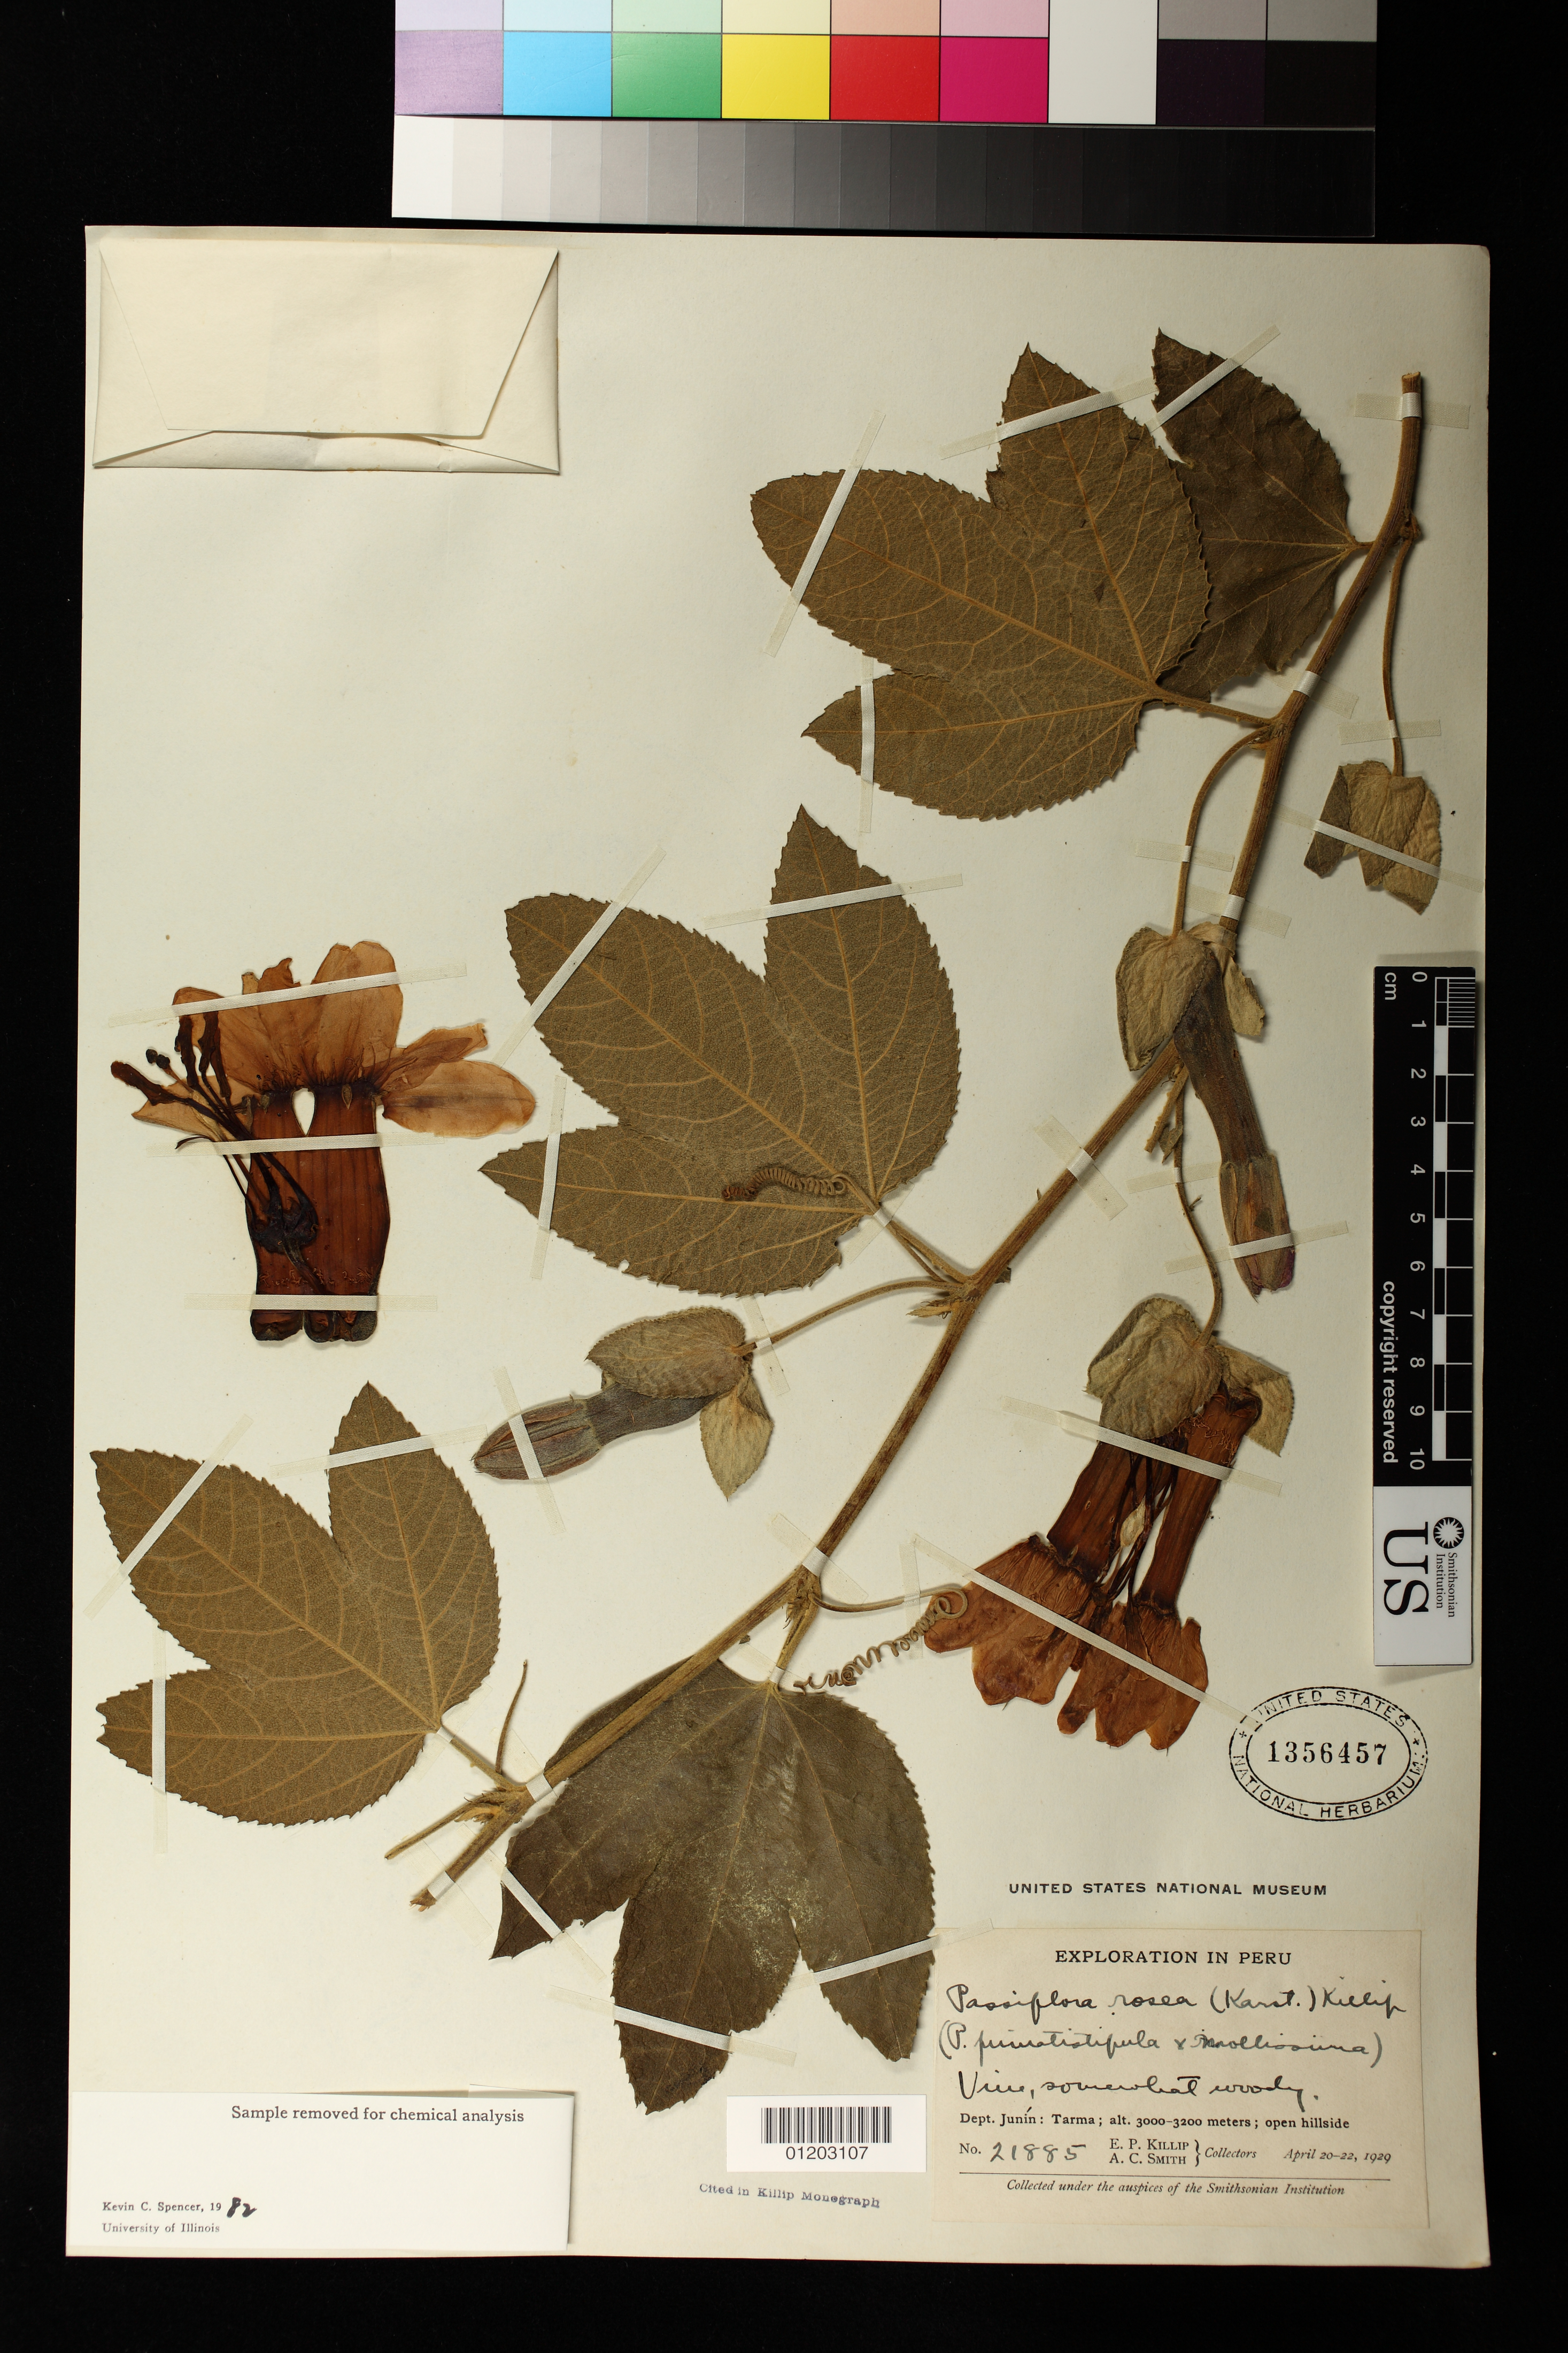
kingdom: Plantae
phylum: Tracheophyta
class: Magnoliopsida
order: Malpighiales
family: Passifloraceae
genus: Passiflora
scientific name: Passiflora x rosea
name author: (H. Karst.) Killip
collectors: E. P. Killip & A. C. Smith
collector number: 21885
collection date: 1929-04-20/1929-04-22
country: Peru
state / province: Junín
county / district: Tarma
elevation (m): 3000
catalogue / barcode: US 1356457